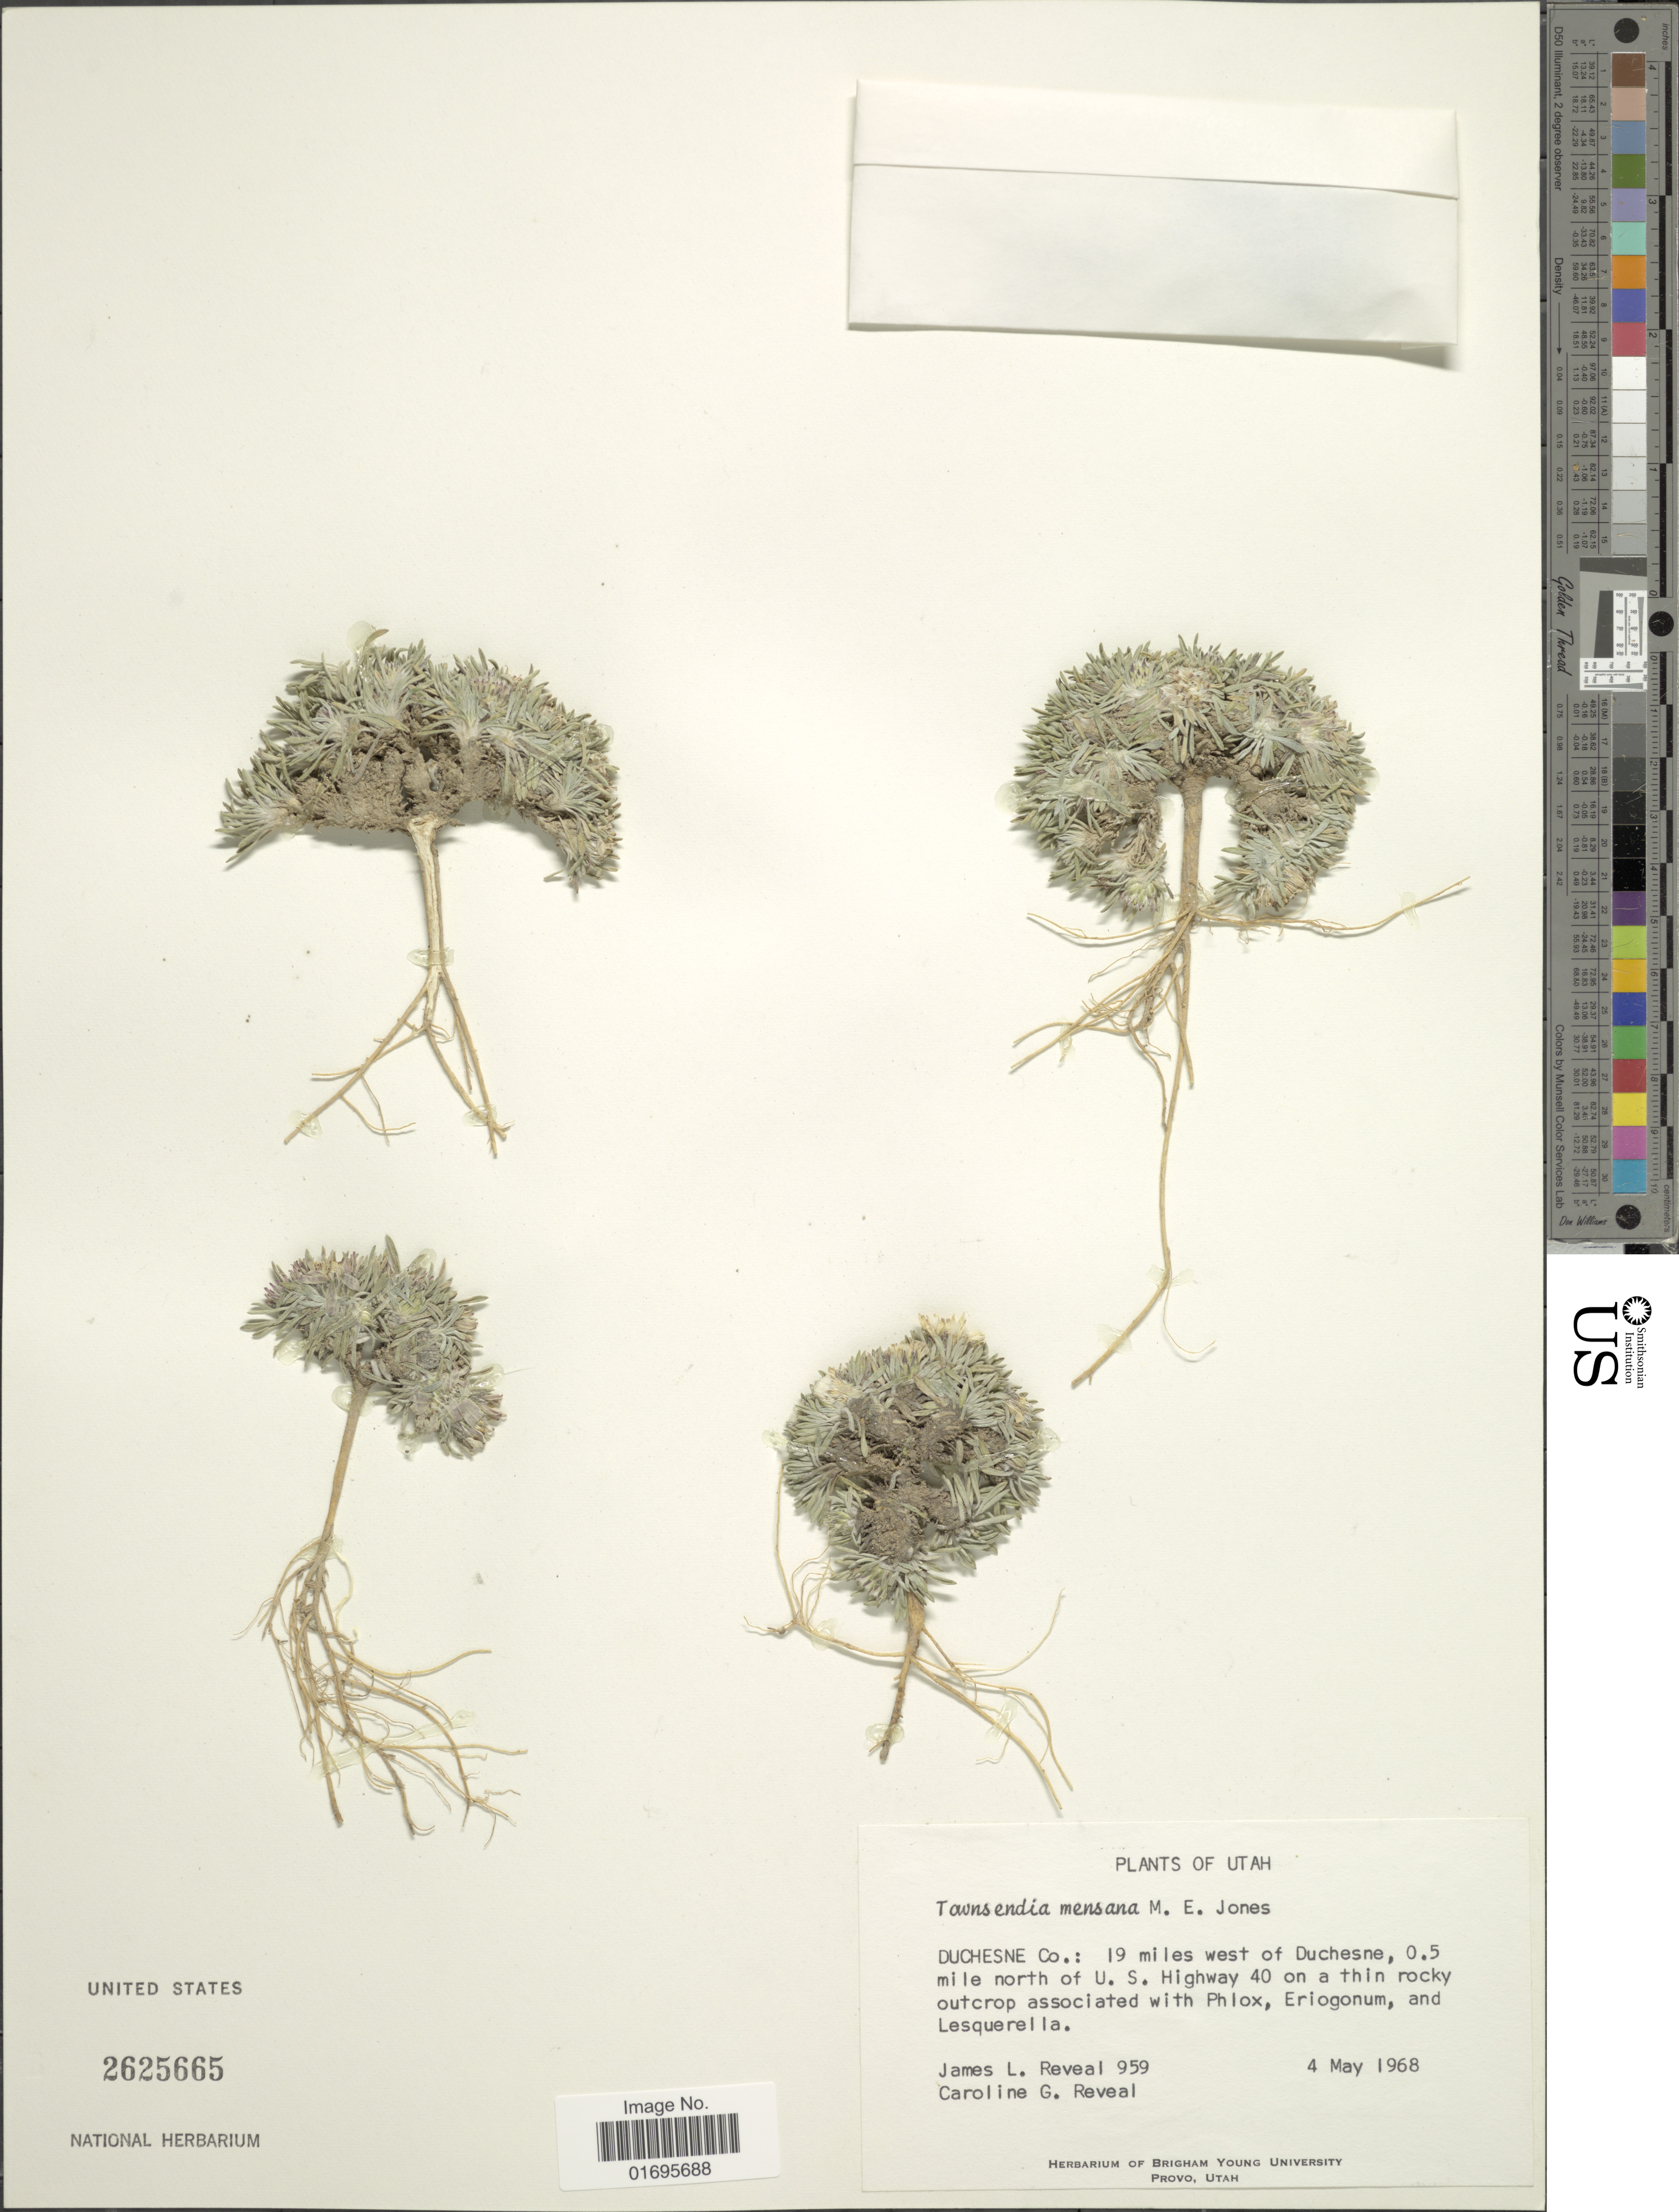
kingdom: Plantae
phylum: Tracheophyta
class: Magnoliopsida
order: Asterales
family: Asteraceae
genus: Townsendia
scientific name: Townsendia mensana var. jonesii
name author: Beaman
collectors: J. L. Reveal & C. G. Reveal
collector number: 959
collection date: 1968-05-04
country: United States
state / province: Utah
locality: Duchesne Co.: 19 miles west of Duchesne, 0.5 mile north of U.S. Highway 40, on a thin rocky outcrop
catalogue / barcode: US 2625665